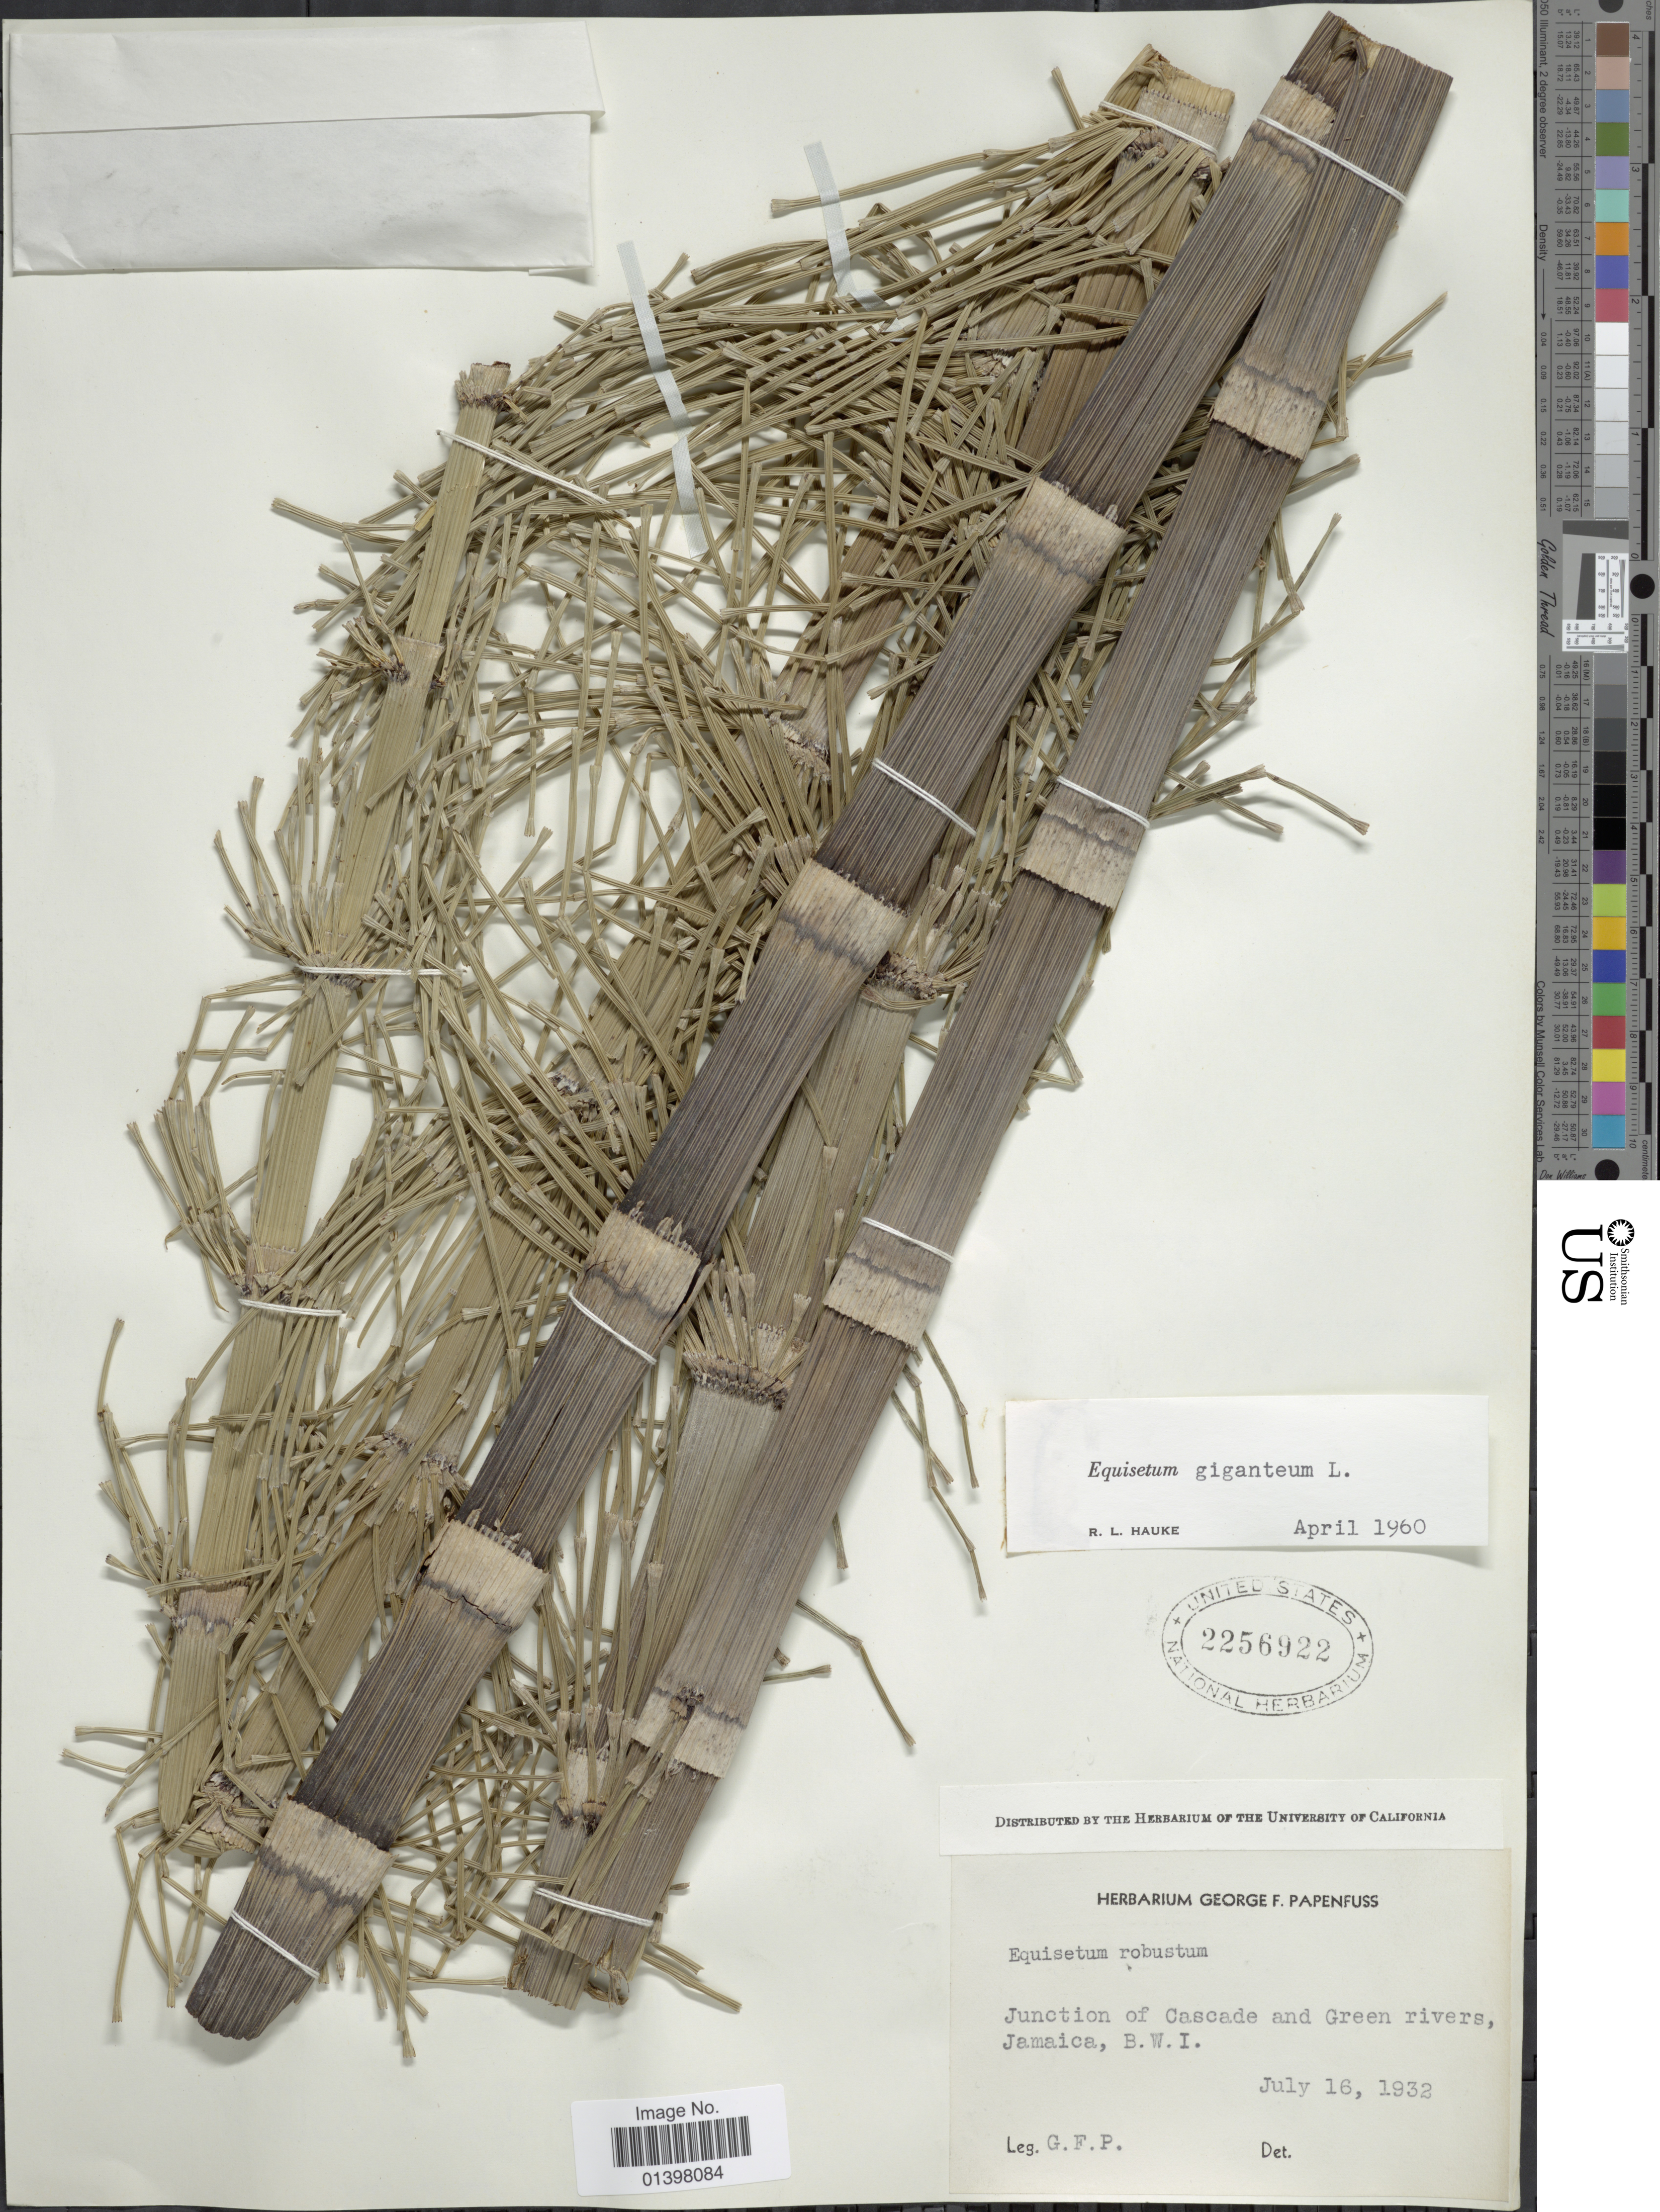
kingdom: Plantae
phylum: Tracheophyta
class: Polypodiopsida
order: Equisetales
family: Equisetaceae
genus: Equisetum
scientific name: Equisetum giganteum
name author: L.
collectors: G. Papenfuss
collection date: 1932-07-16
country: Jamaica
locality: Junction of Cascade and Green rivers, B.W.I.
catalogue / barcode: US 2256922